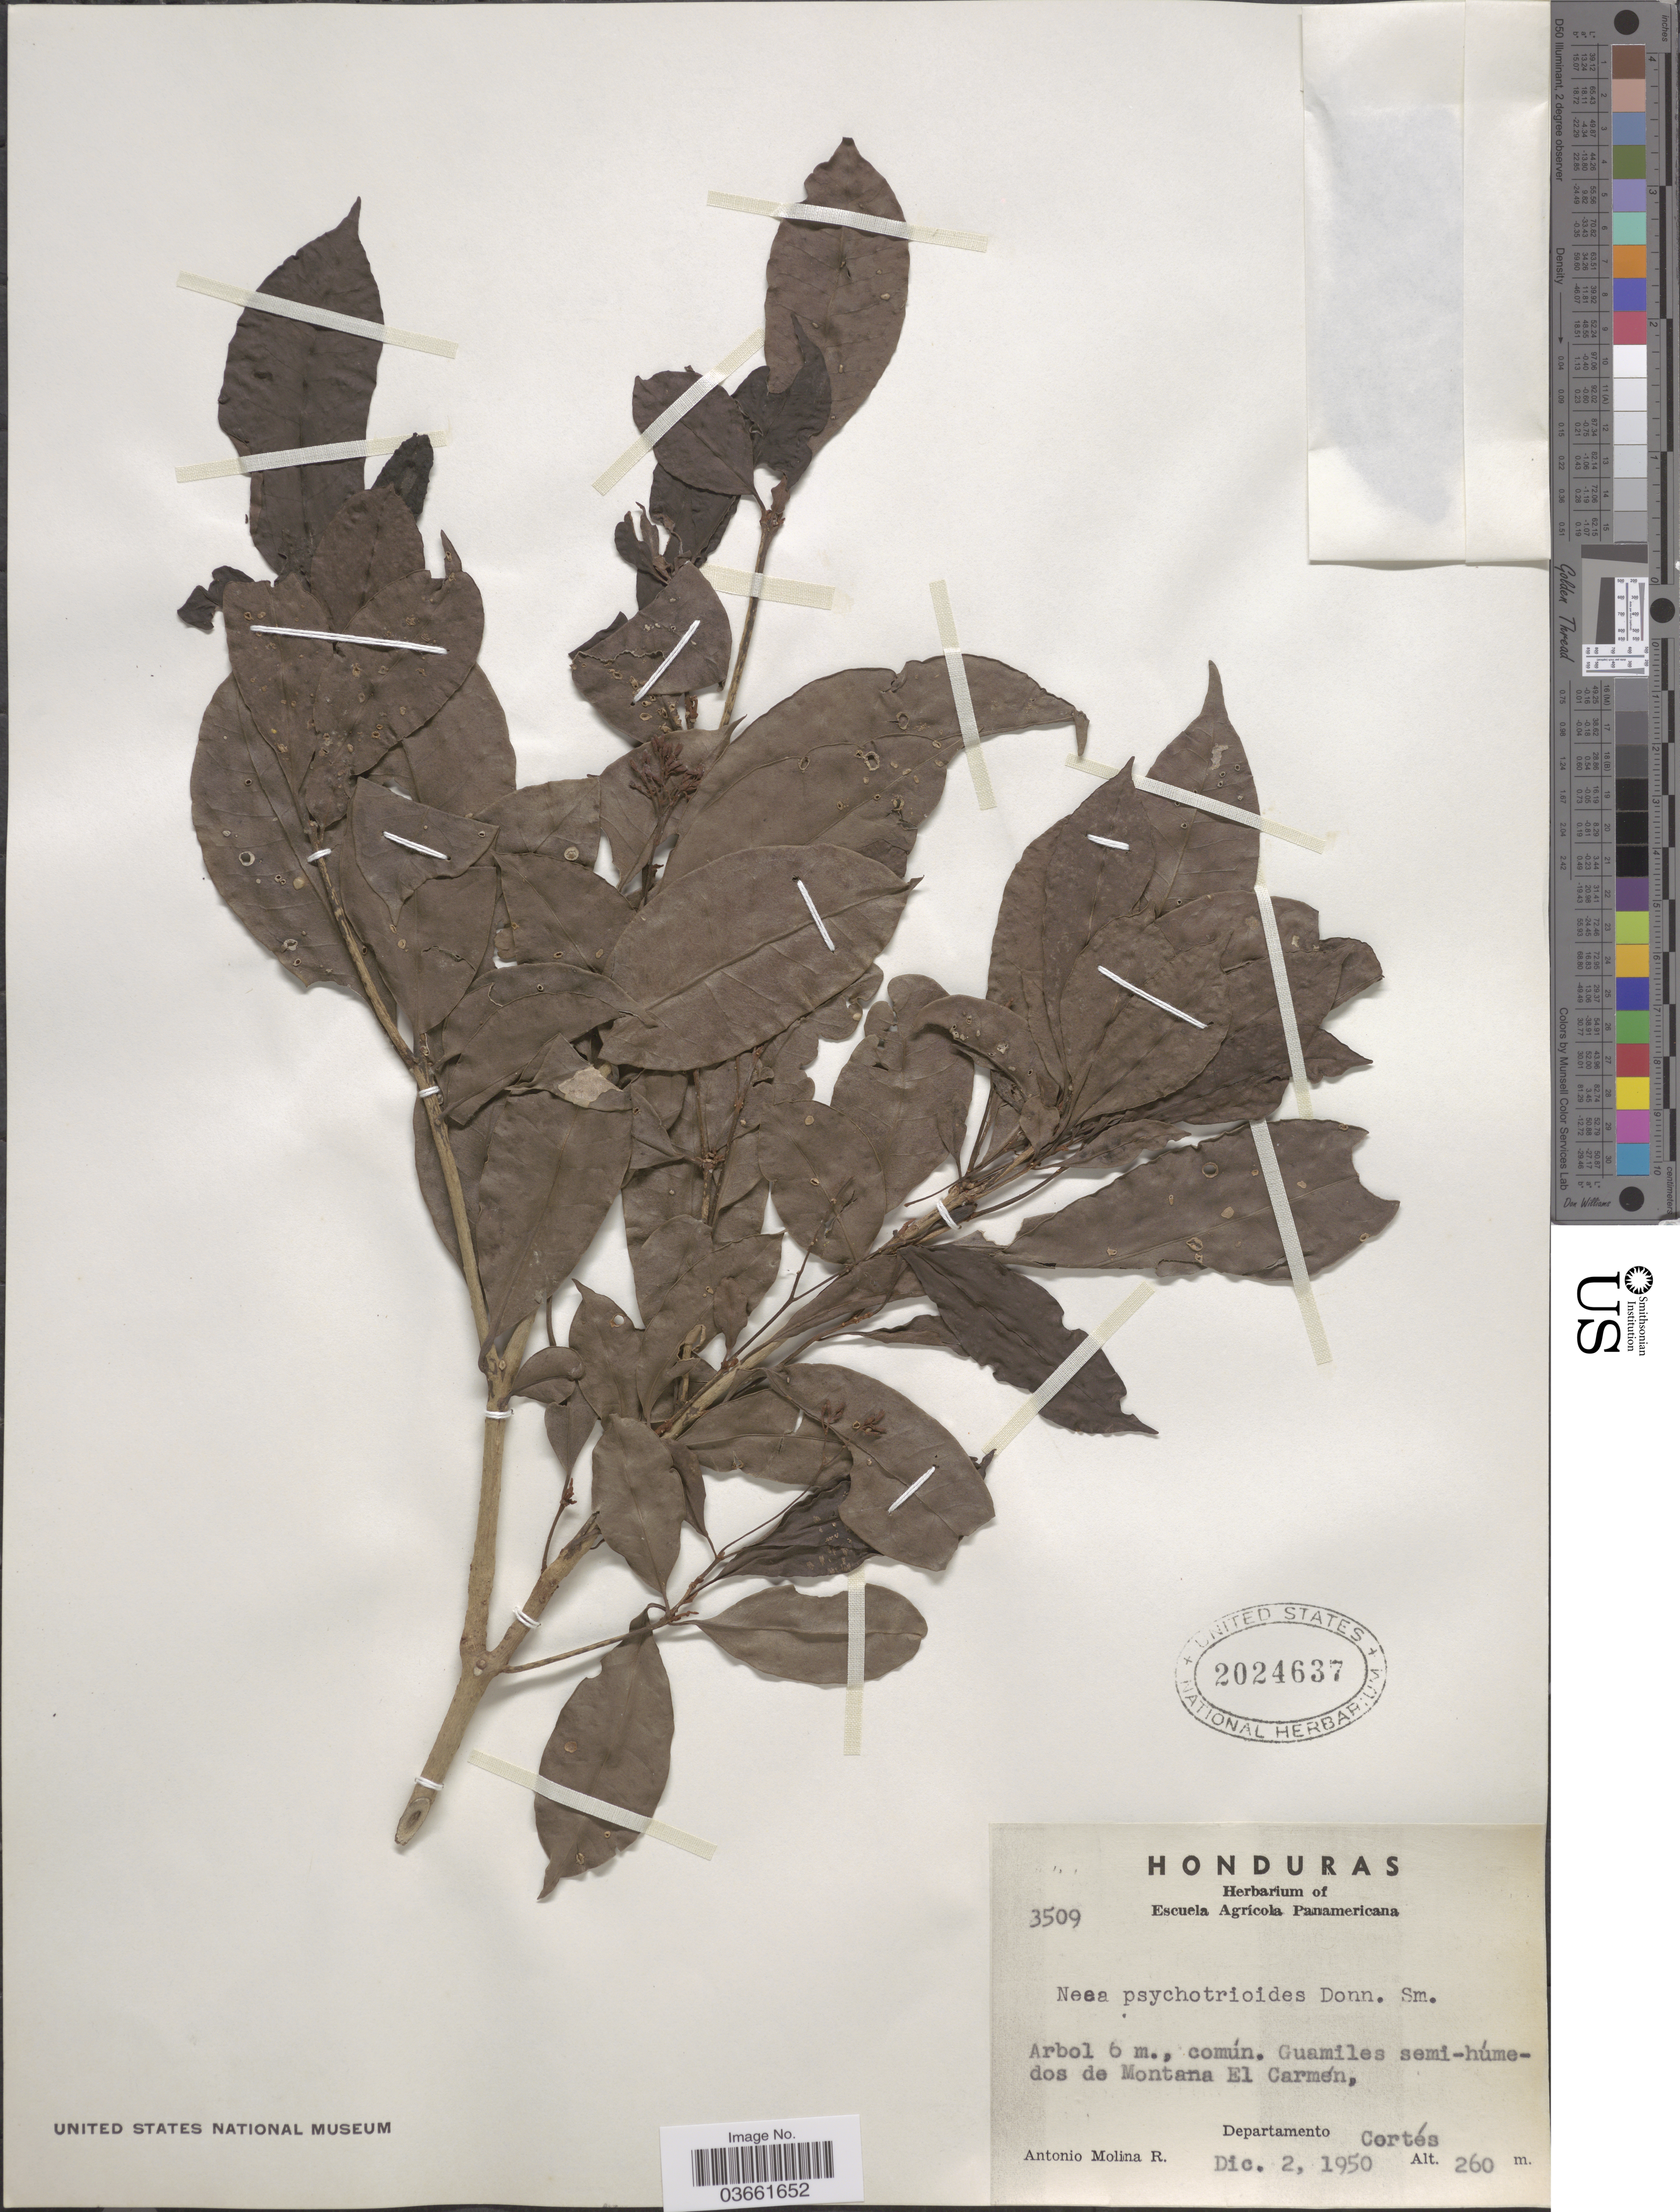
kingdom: Plantae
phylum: Tracheophyta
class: Magnoliopsida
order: Caryophyllales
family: Nyctaginaceae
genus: Neea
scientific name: Neea psychotrioides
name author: Donn. Sm.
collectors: A. Molina R.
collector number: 3509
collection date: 1950-12-02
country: Honduras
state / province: Cortés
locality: Guamiles semi-húmedos de Montana El Carmén, Departamento Cortés.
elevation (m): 260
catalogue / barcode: US 2024637